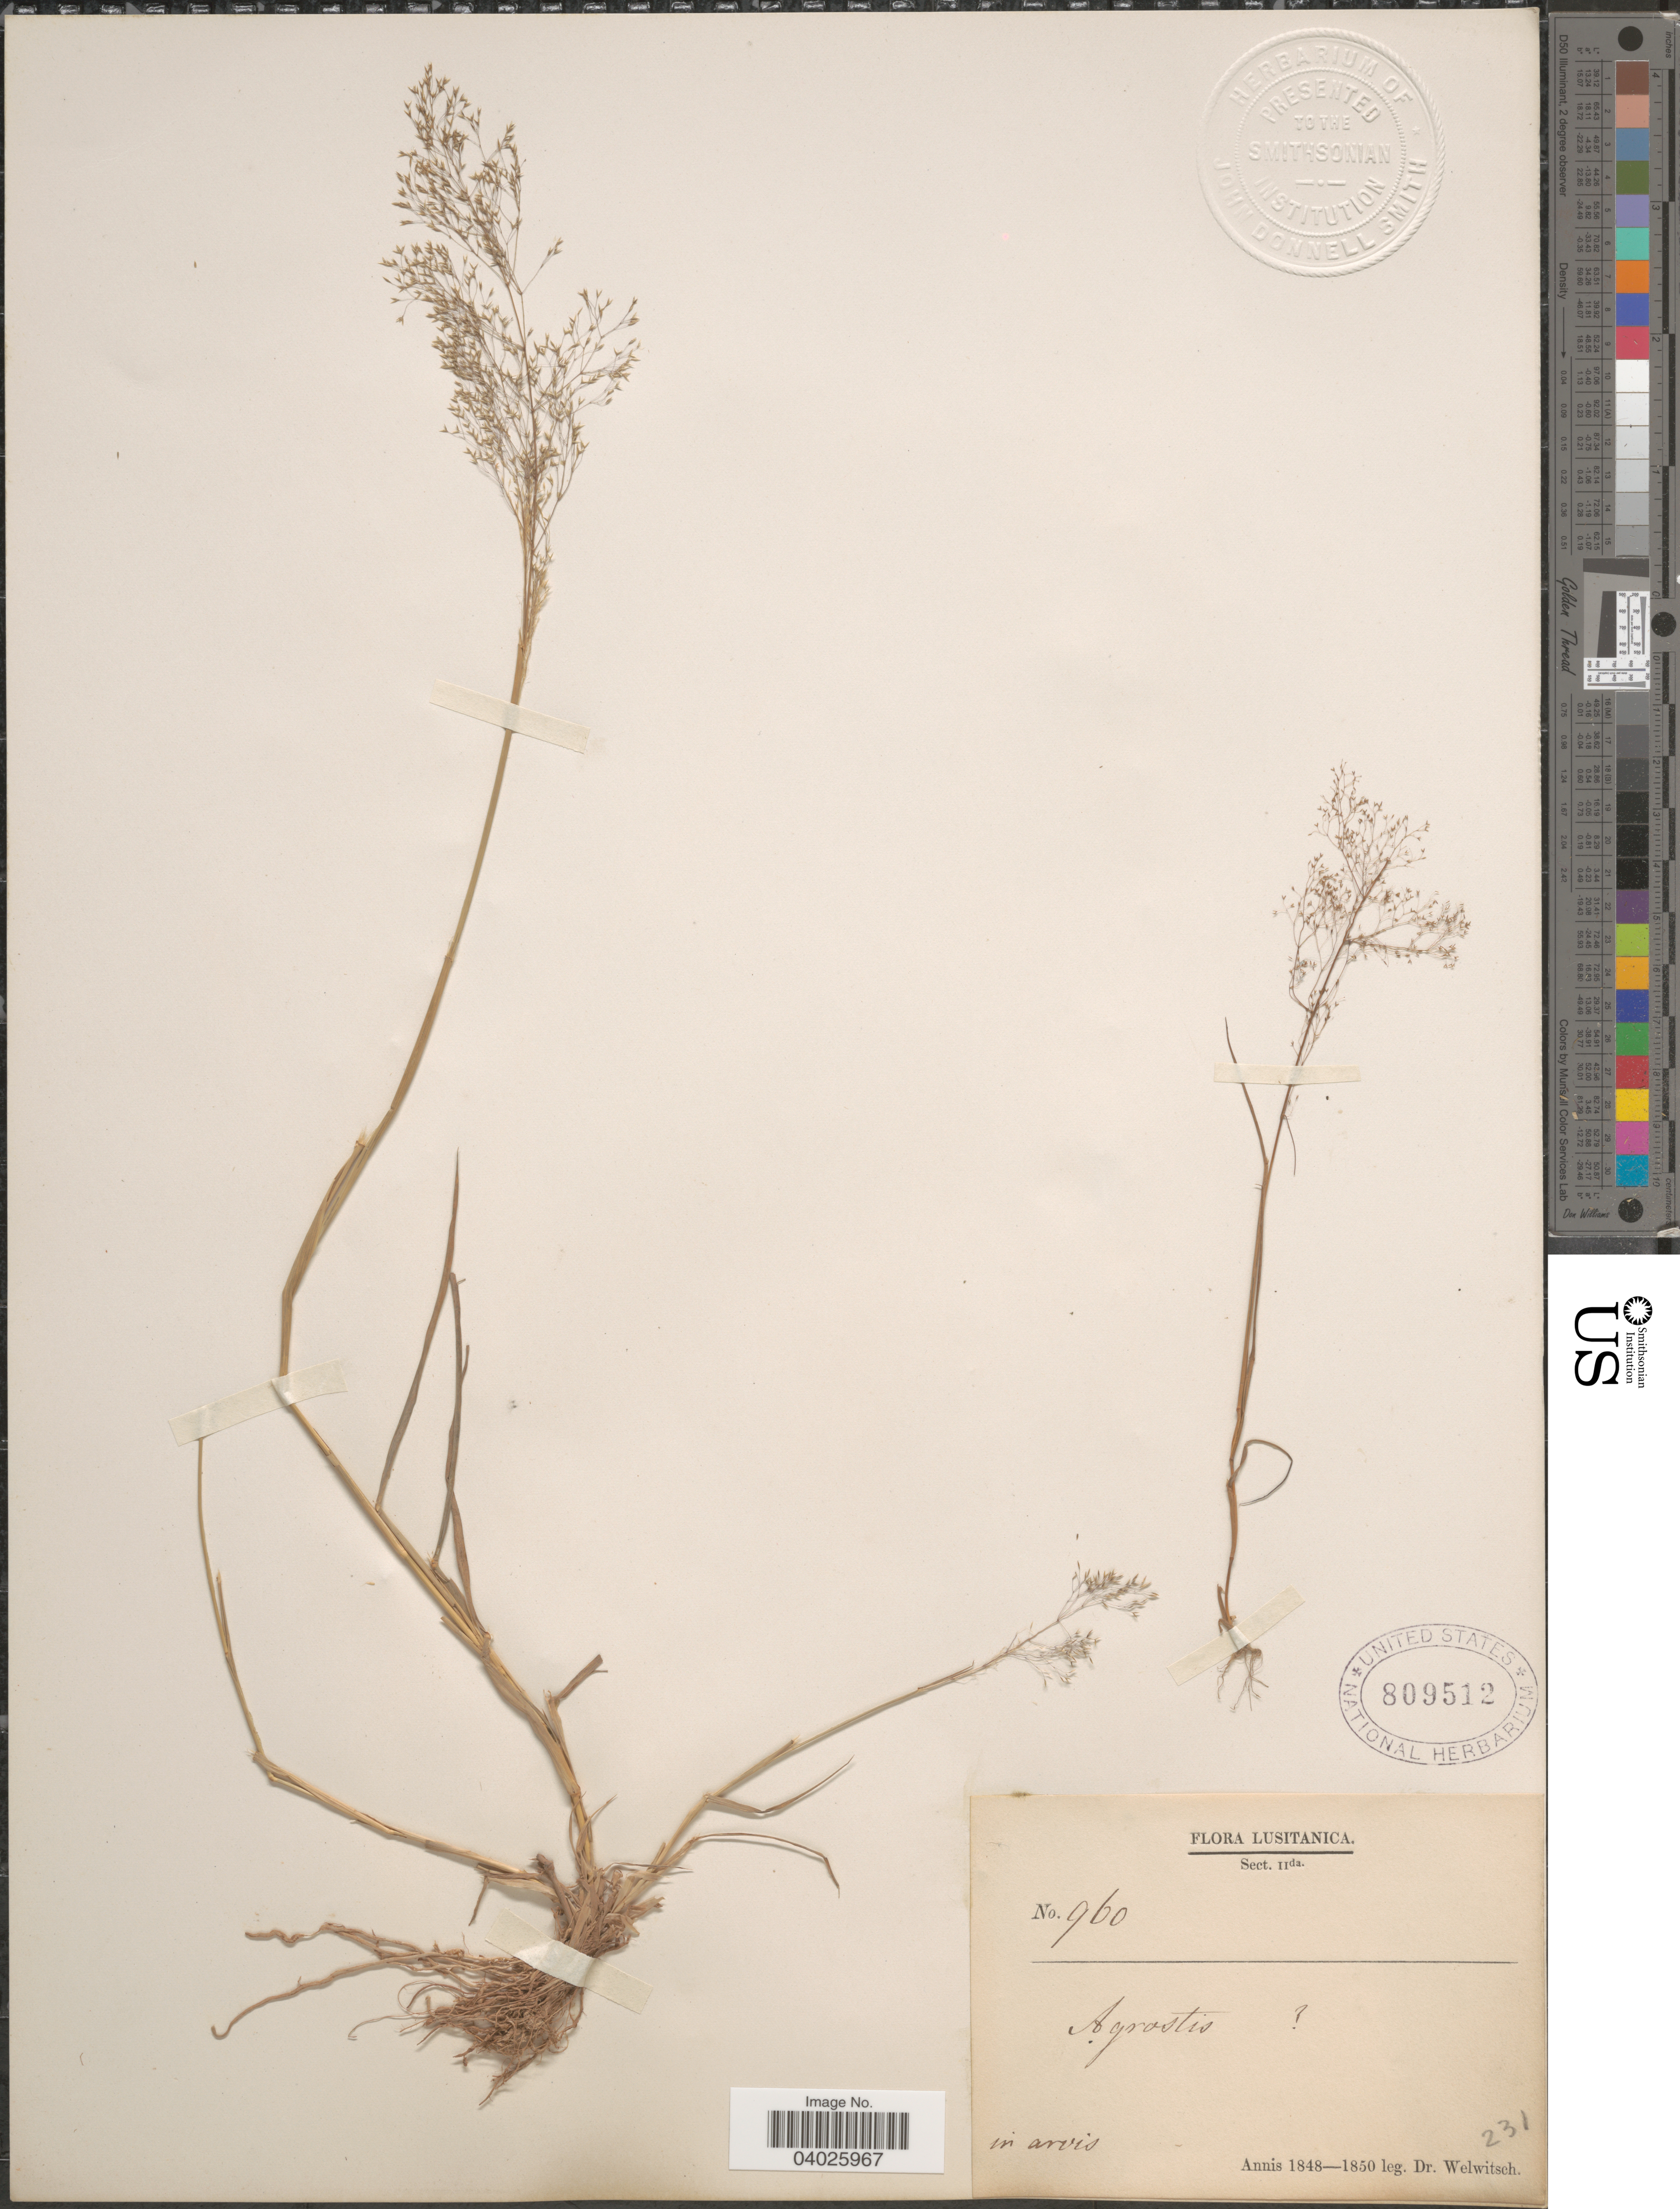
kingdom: Plantae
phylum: Tracheophyta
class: Liliopsida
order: Poales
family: Poaceae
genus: Agrostis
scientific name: Agrostis sp.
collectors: -. Welwitsch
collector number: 960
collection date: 1848/1850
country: Portugal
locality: Lusitanica.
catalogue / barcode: US 809512